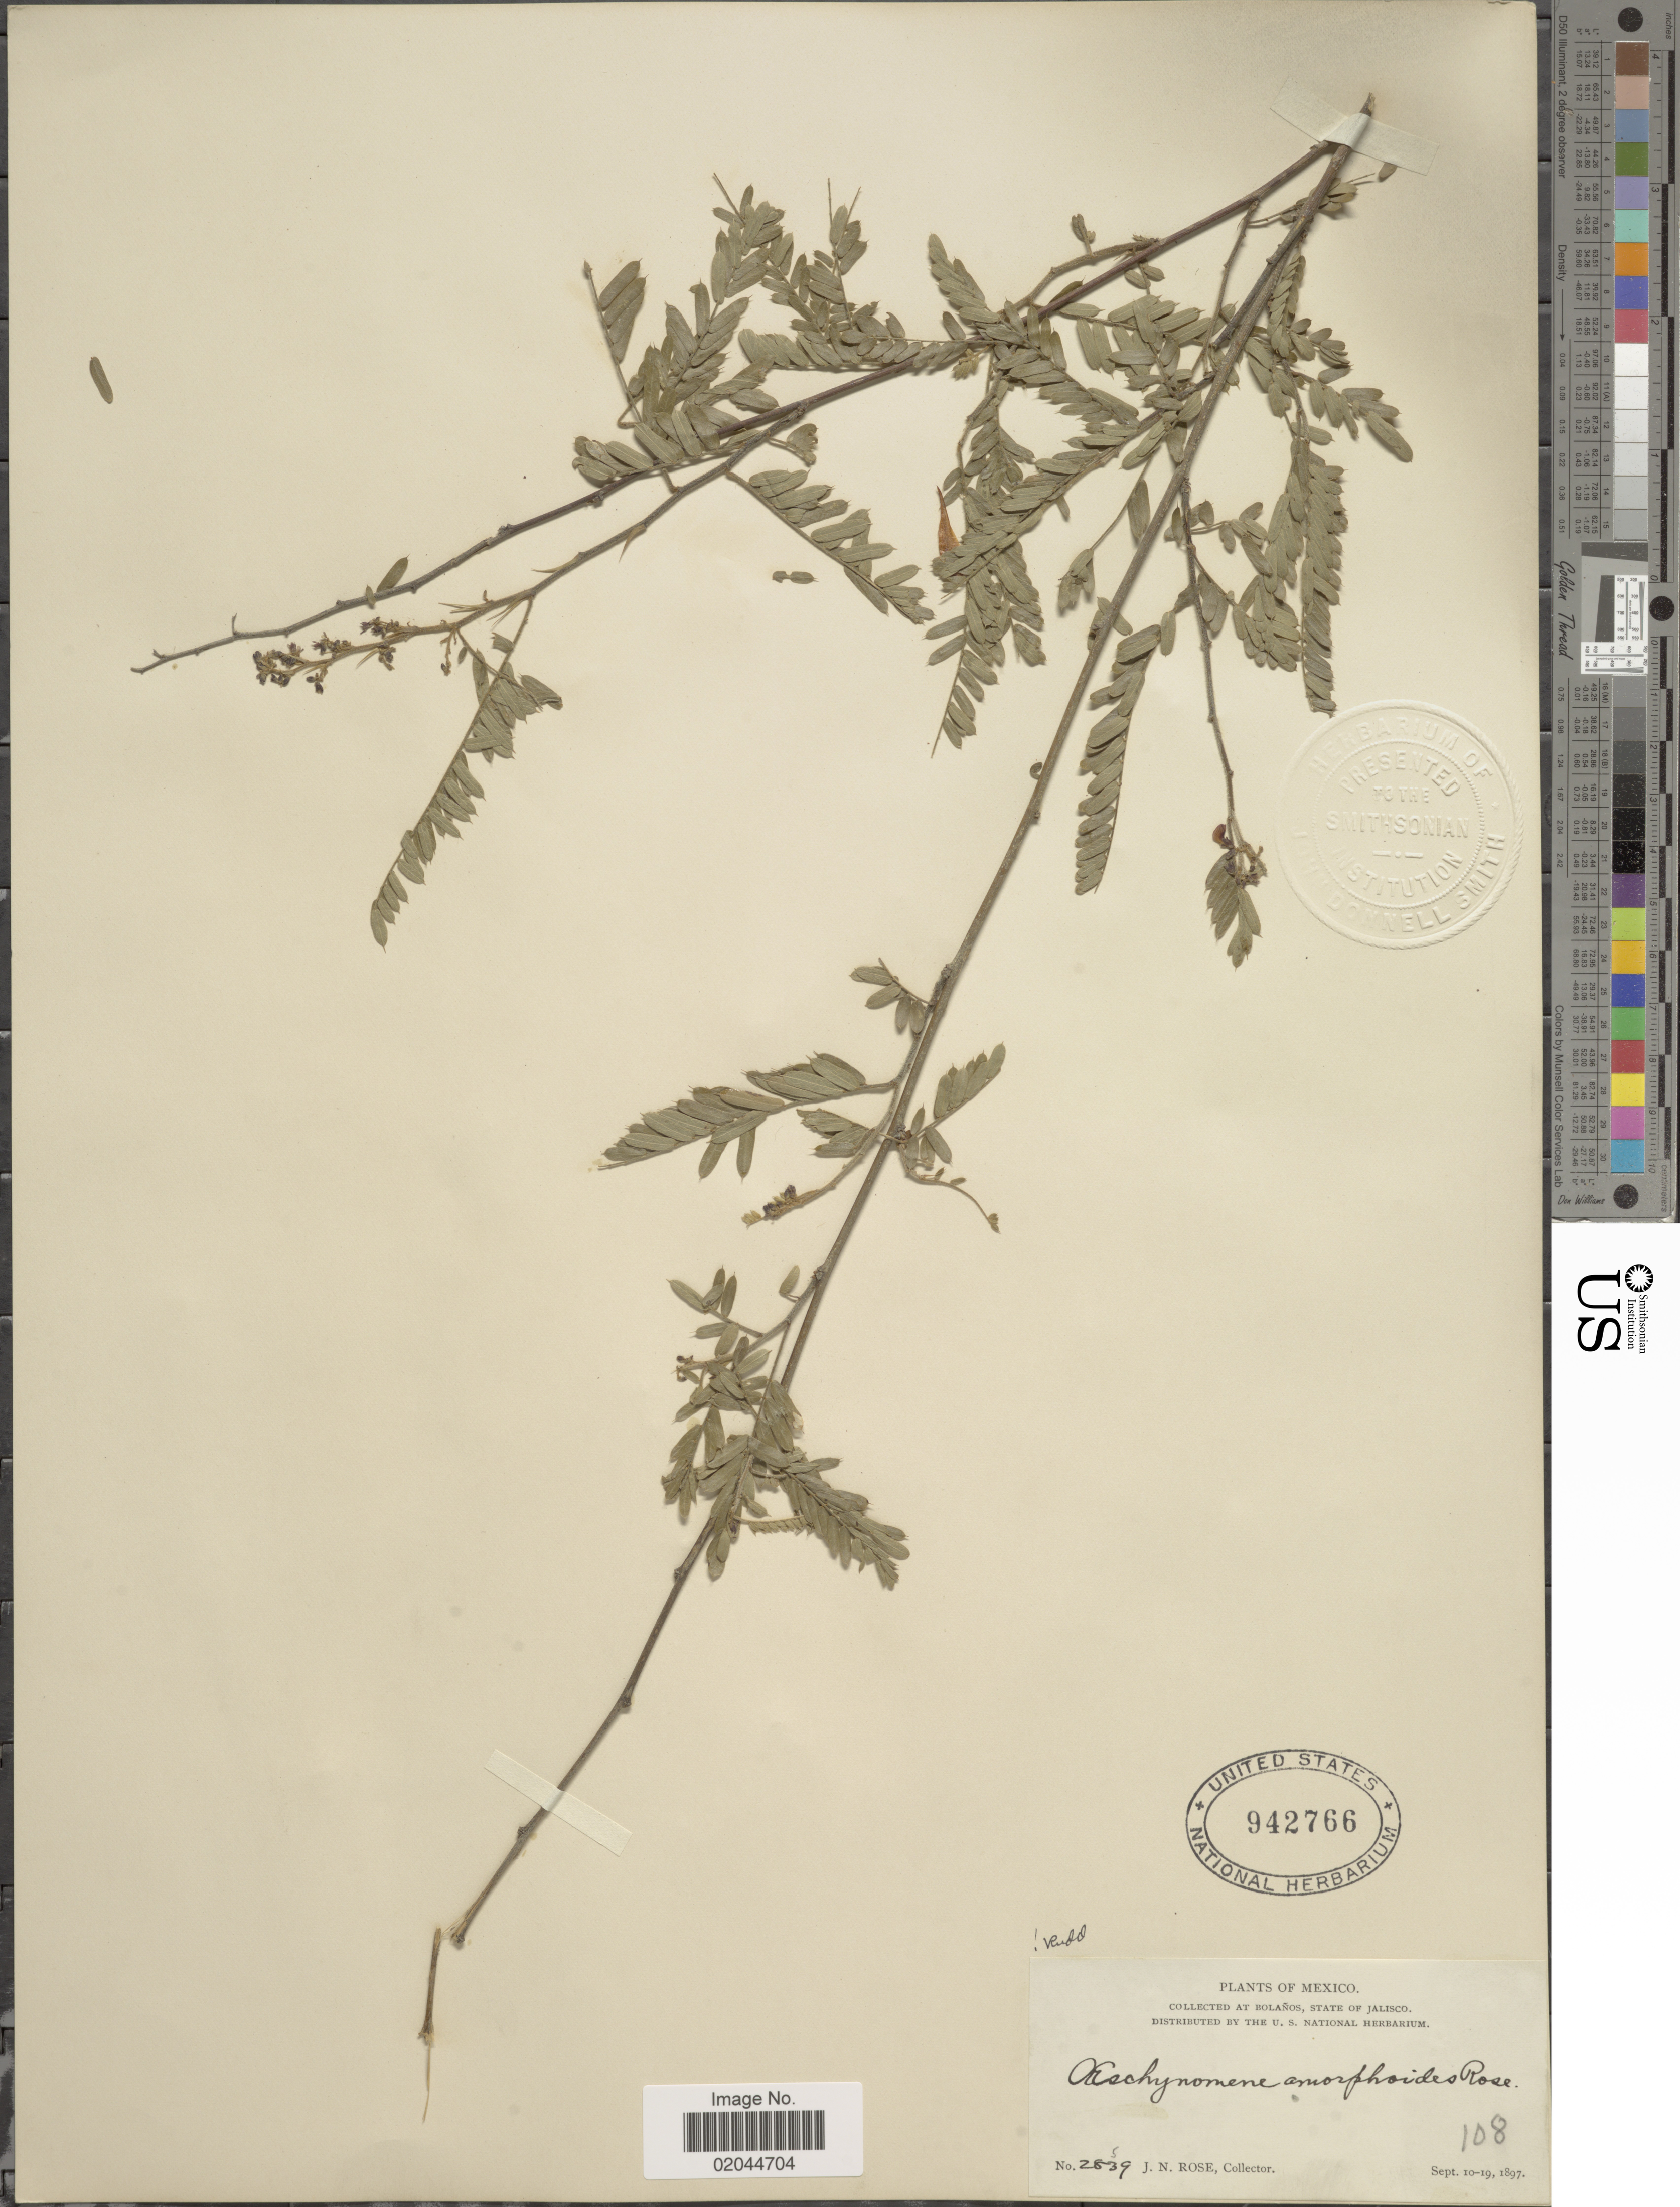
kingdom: Plantae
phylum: Tracheophyta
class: Magnoliopsida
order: Fabales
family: Fabaceae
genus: Aeschynomene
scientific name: Aeschynomene amorphoides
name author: (S. Watson) Rose ex B.L. Rob.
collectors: J. N. Rose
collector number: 2839/2859*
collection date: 1897-09-10/1897-09-19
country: Mexico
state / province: Jalisco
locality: Bolanos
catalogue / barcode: US 942766